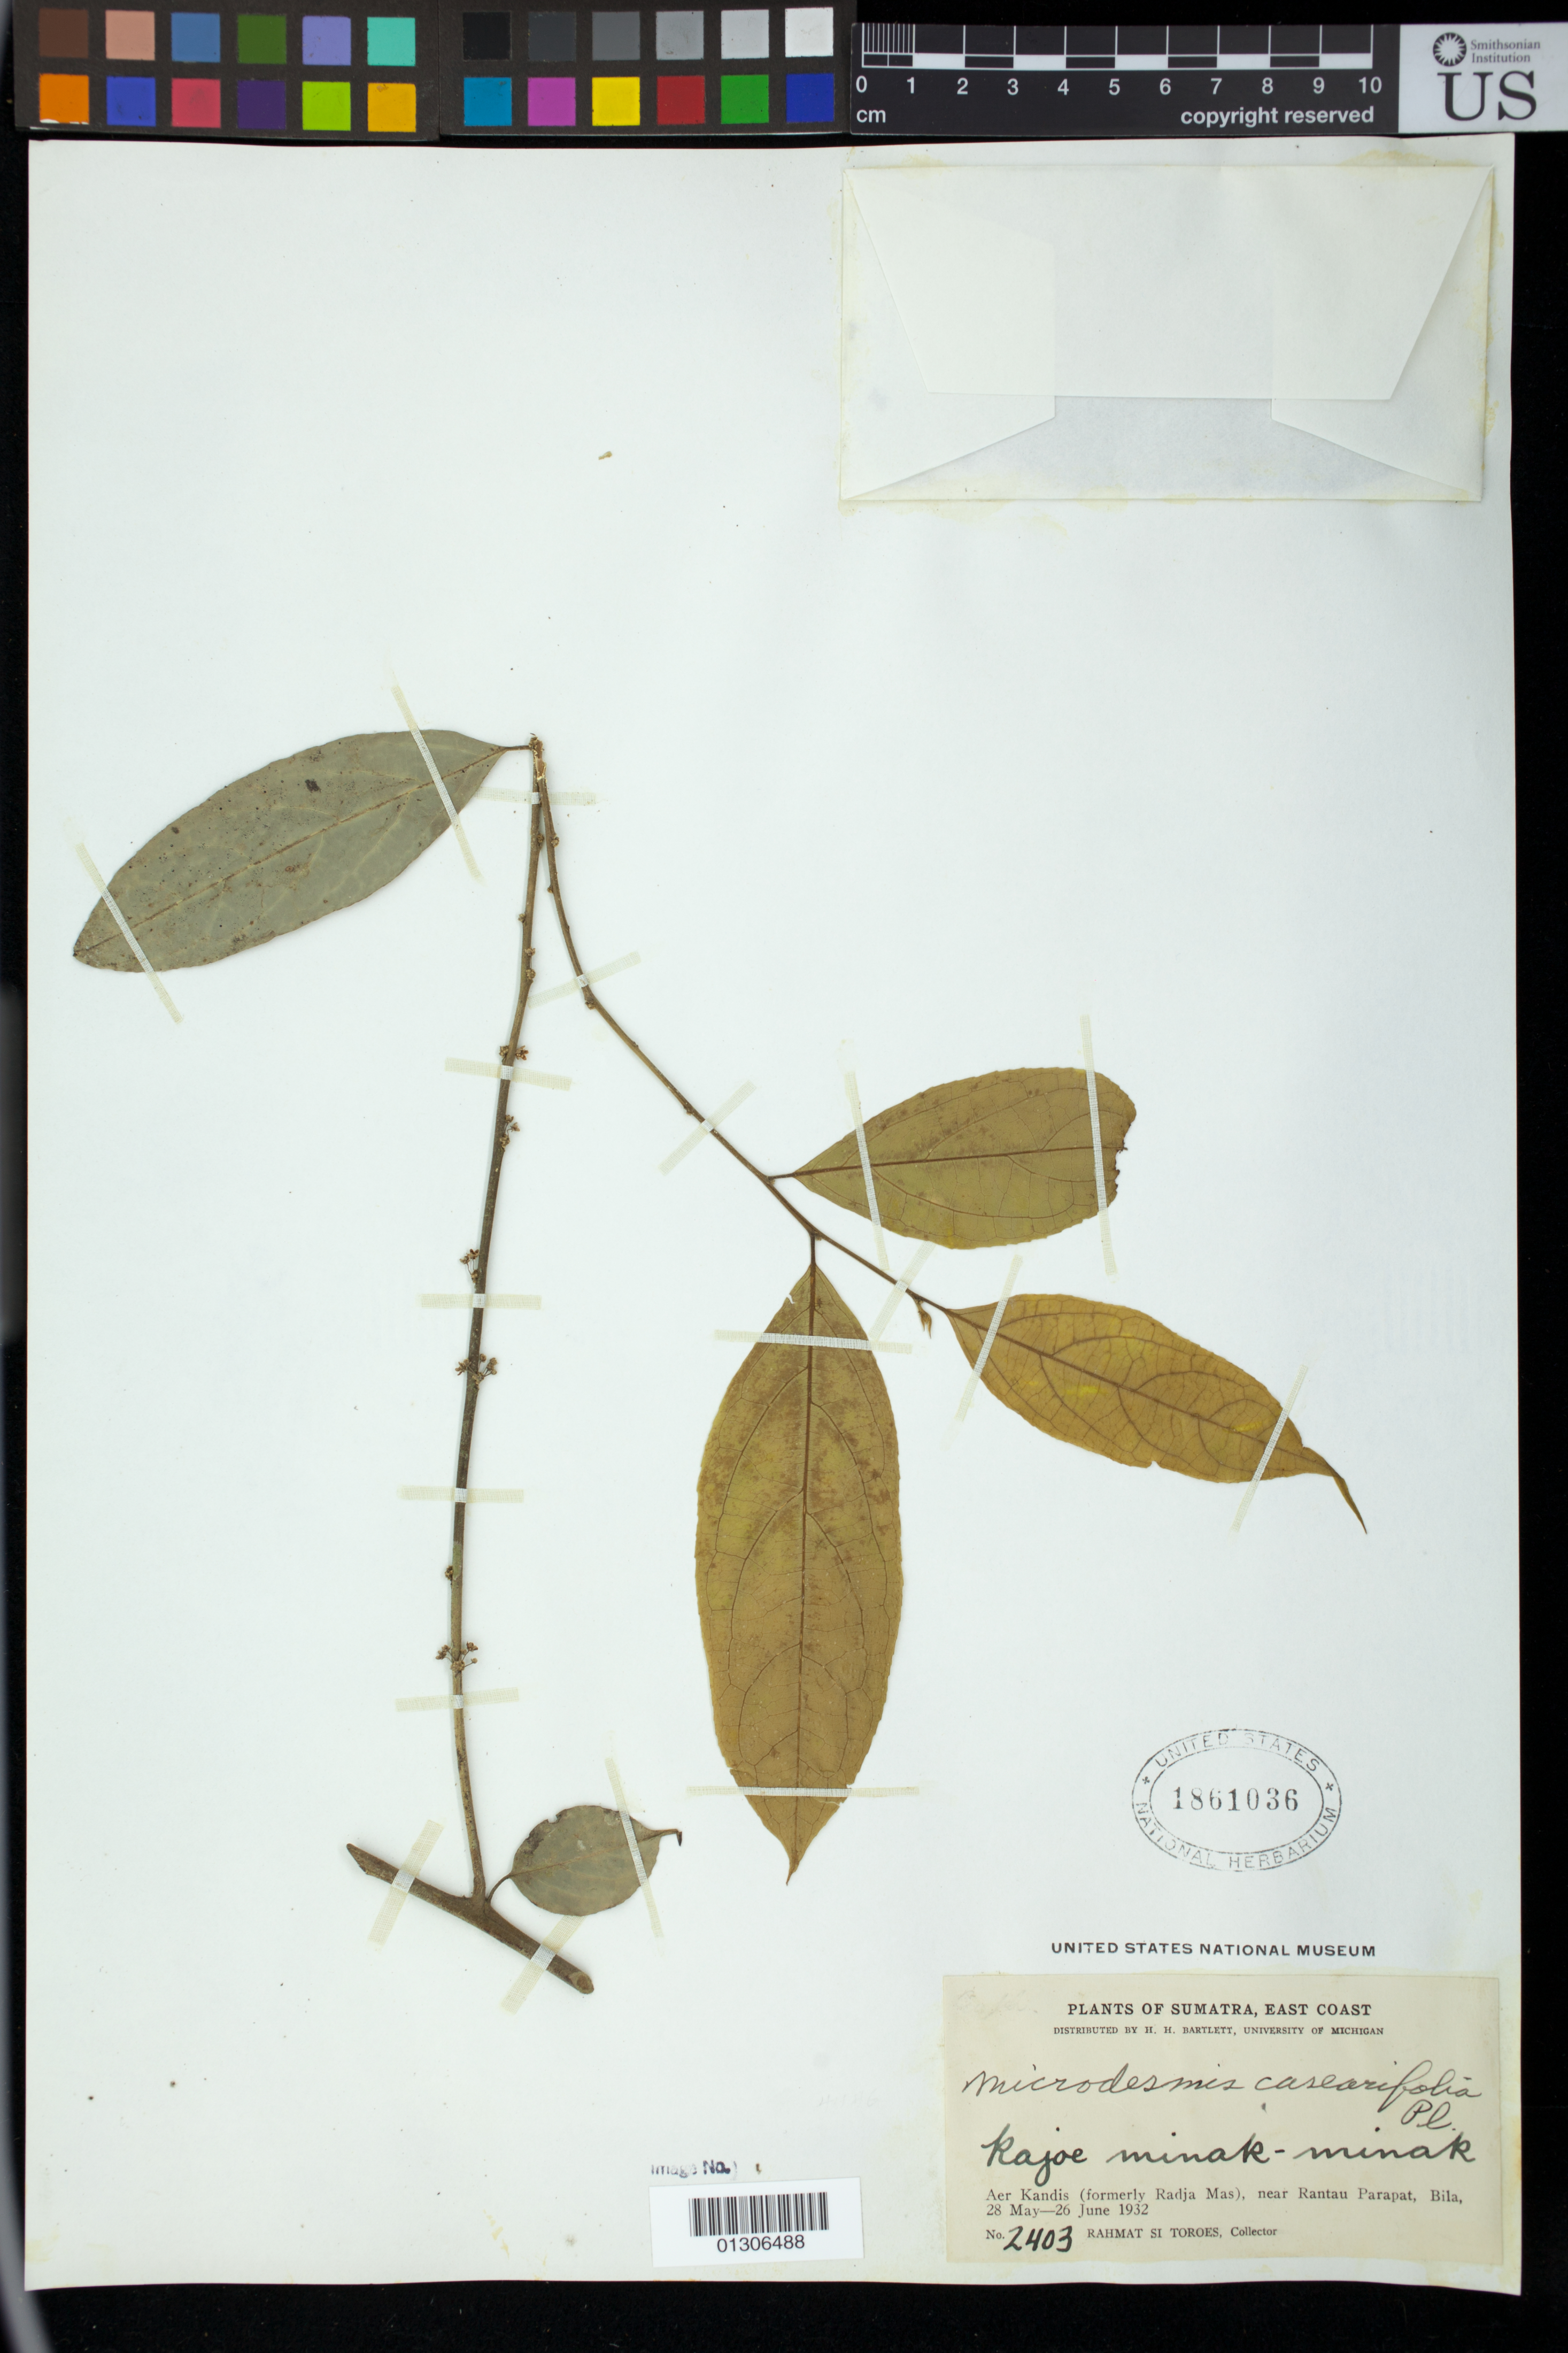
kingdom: Plantae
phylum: Tracheophyta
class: Magnoliopsida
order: Malpighiales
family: Pandaceae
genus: Microdesmis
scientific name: Microdesmis casearifolia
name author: Planch. & Hook.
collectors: Rahmat Si Boeea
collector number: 2403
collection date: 1932-05-28/1932-06-26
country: Indonesia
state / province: Sumatra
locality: Aer Kandis (formerly Radja Mas), near Rantau Parapat, Bila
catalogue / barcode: US 1861036